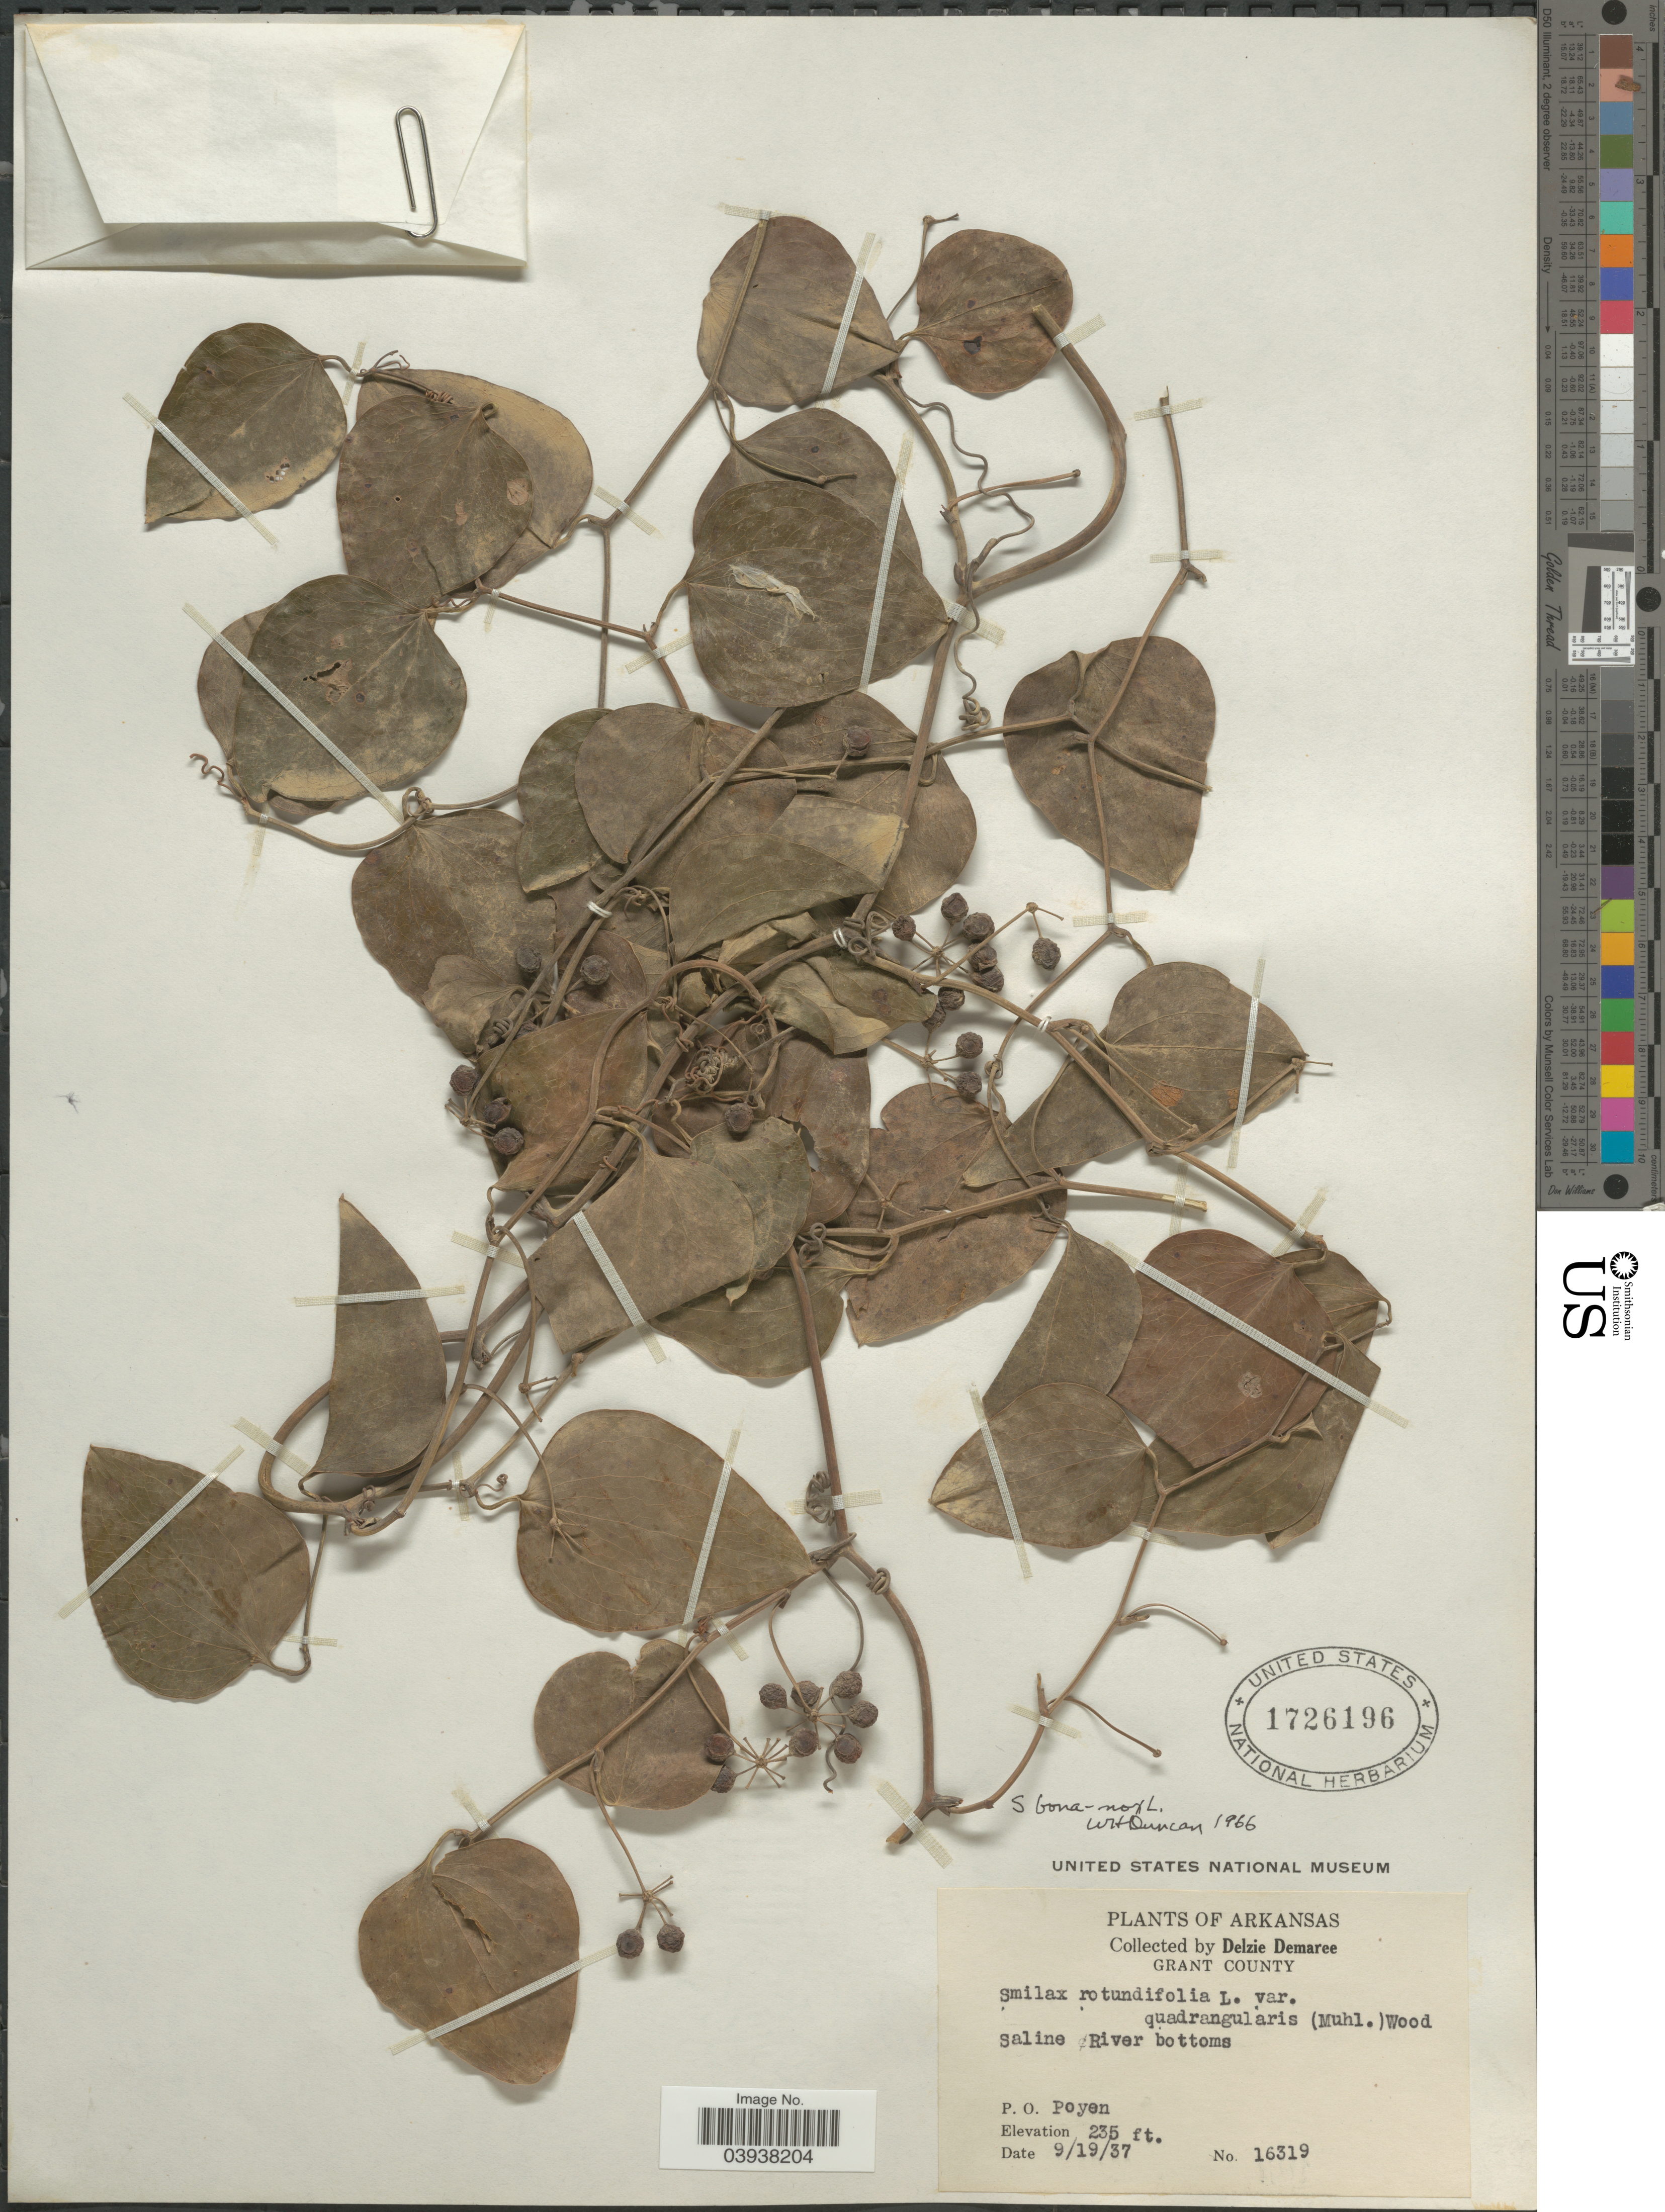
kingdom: Plantae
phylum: Tracheophyta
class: Liliopsida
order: Liliales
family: Smilacaceae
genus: Smilax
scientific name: Smilax bona-nox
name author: L.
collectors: D. Demaree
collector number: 16319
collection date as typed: Transcribed d/m/y: 19/9/37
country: United States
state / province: Arkansas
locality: Grant County. Saline River bottoms. P. O. Poyen.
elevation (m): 72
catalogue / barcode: US 1726196